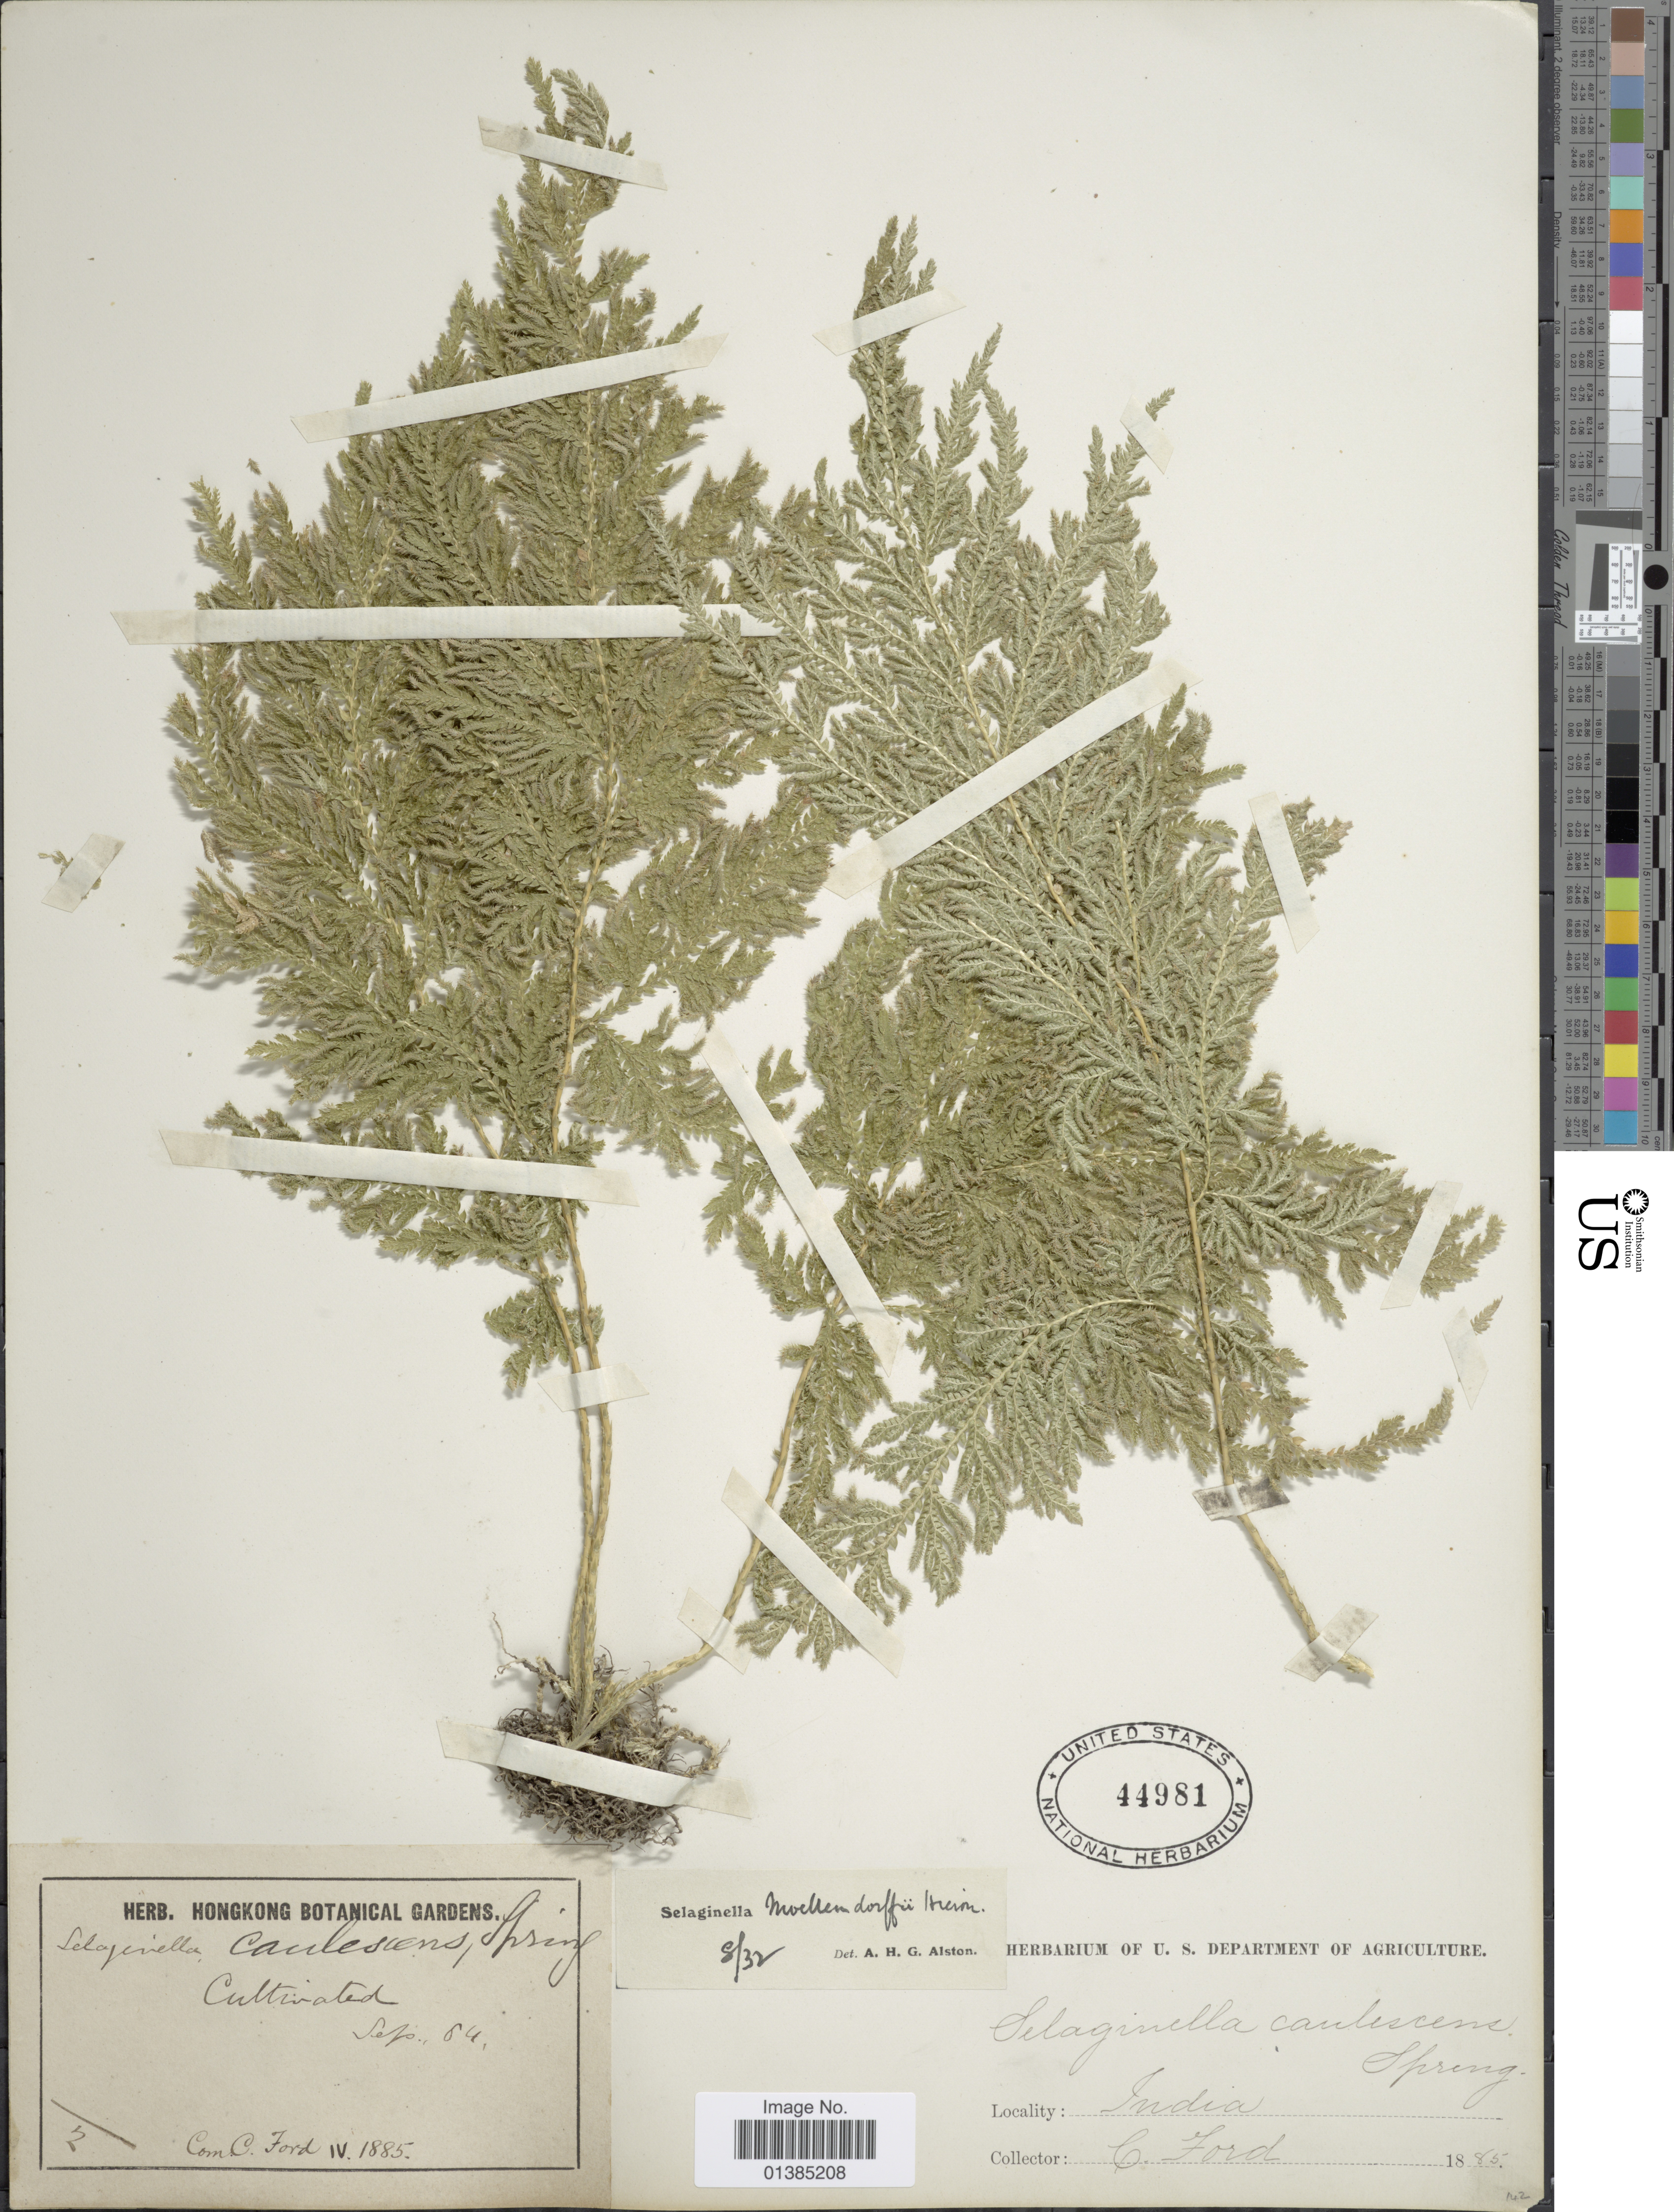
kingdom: Plantae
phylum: Tracheophyta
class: Lycopodiopsida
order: Selaginellales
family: Selaginellaceae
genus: Selaginella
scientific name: Selaginella moellendorffii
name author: Hieron.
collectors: C. Ford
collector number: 2 ?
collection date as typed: Transcribed d/m/y: /9/84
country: India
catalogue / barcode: US 44981